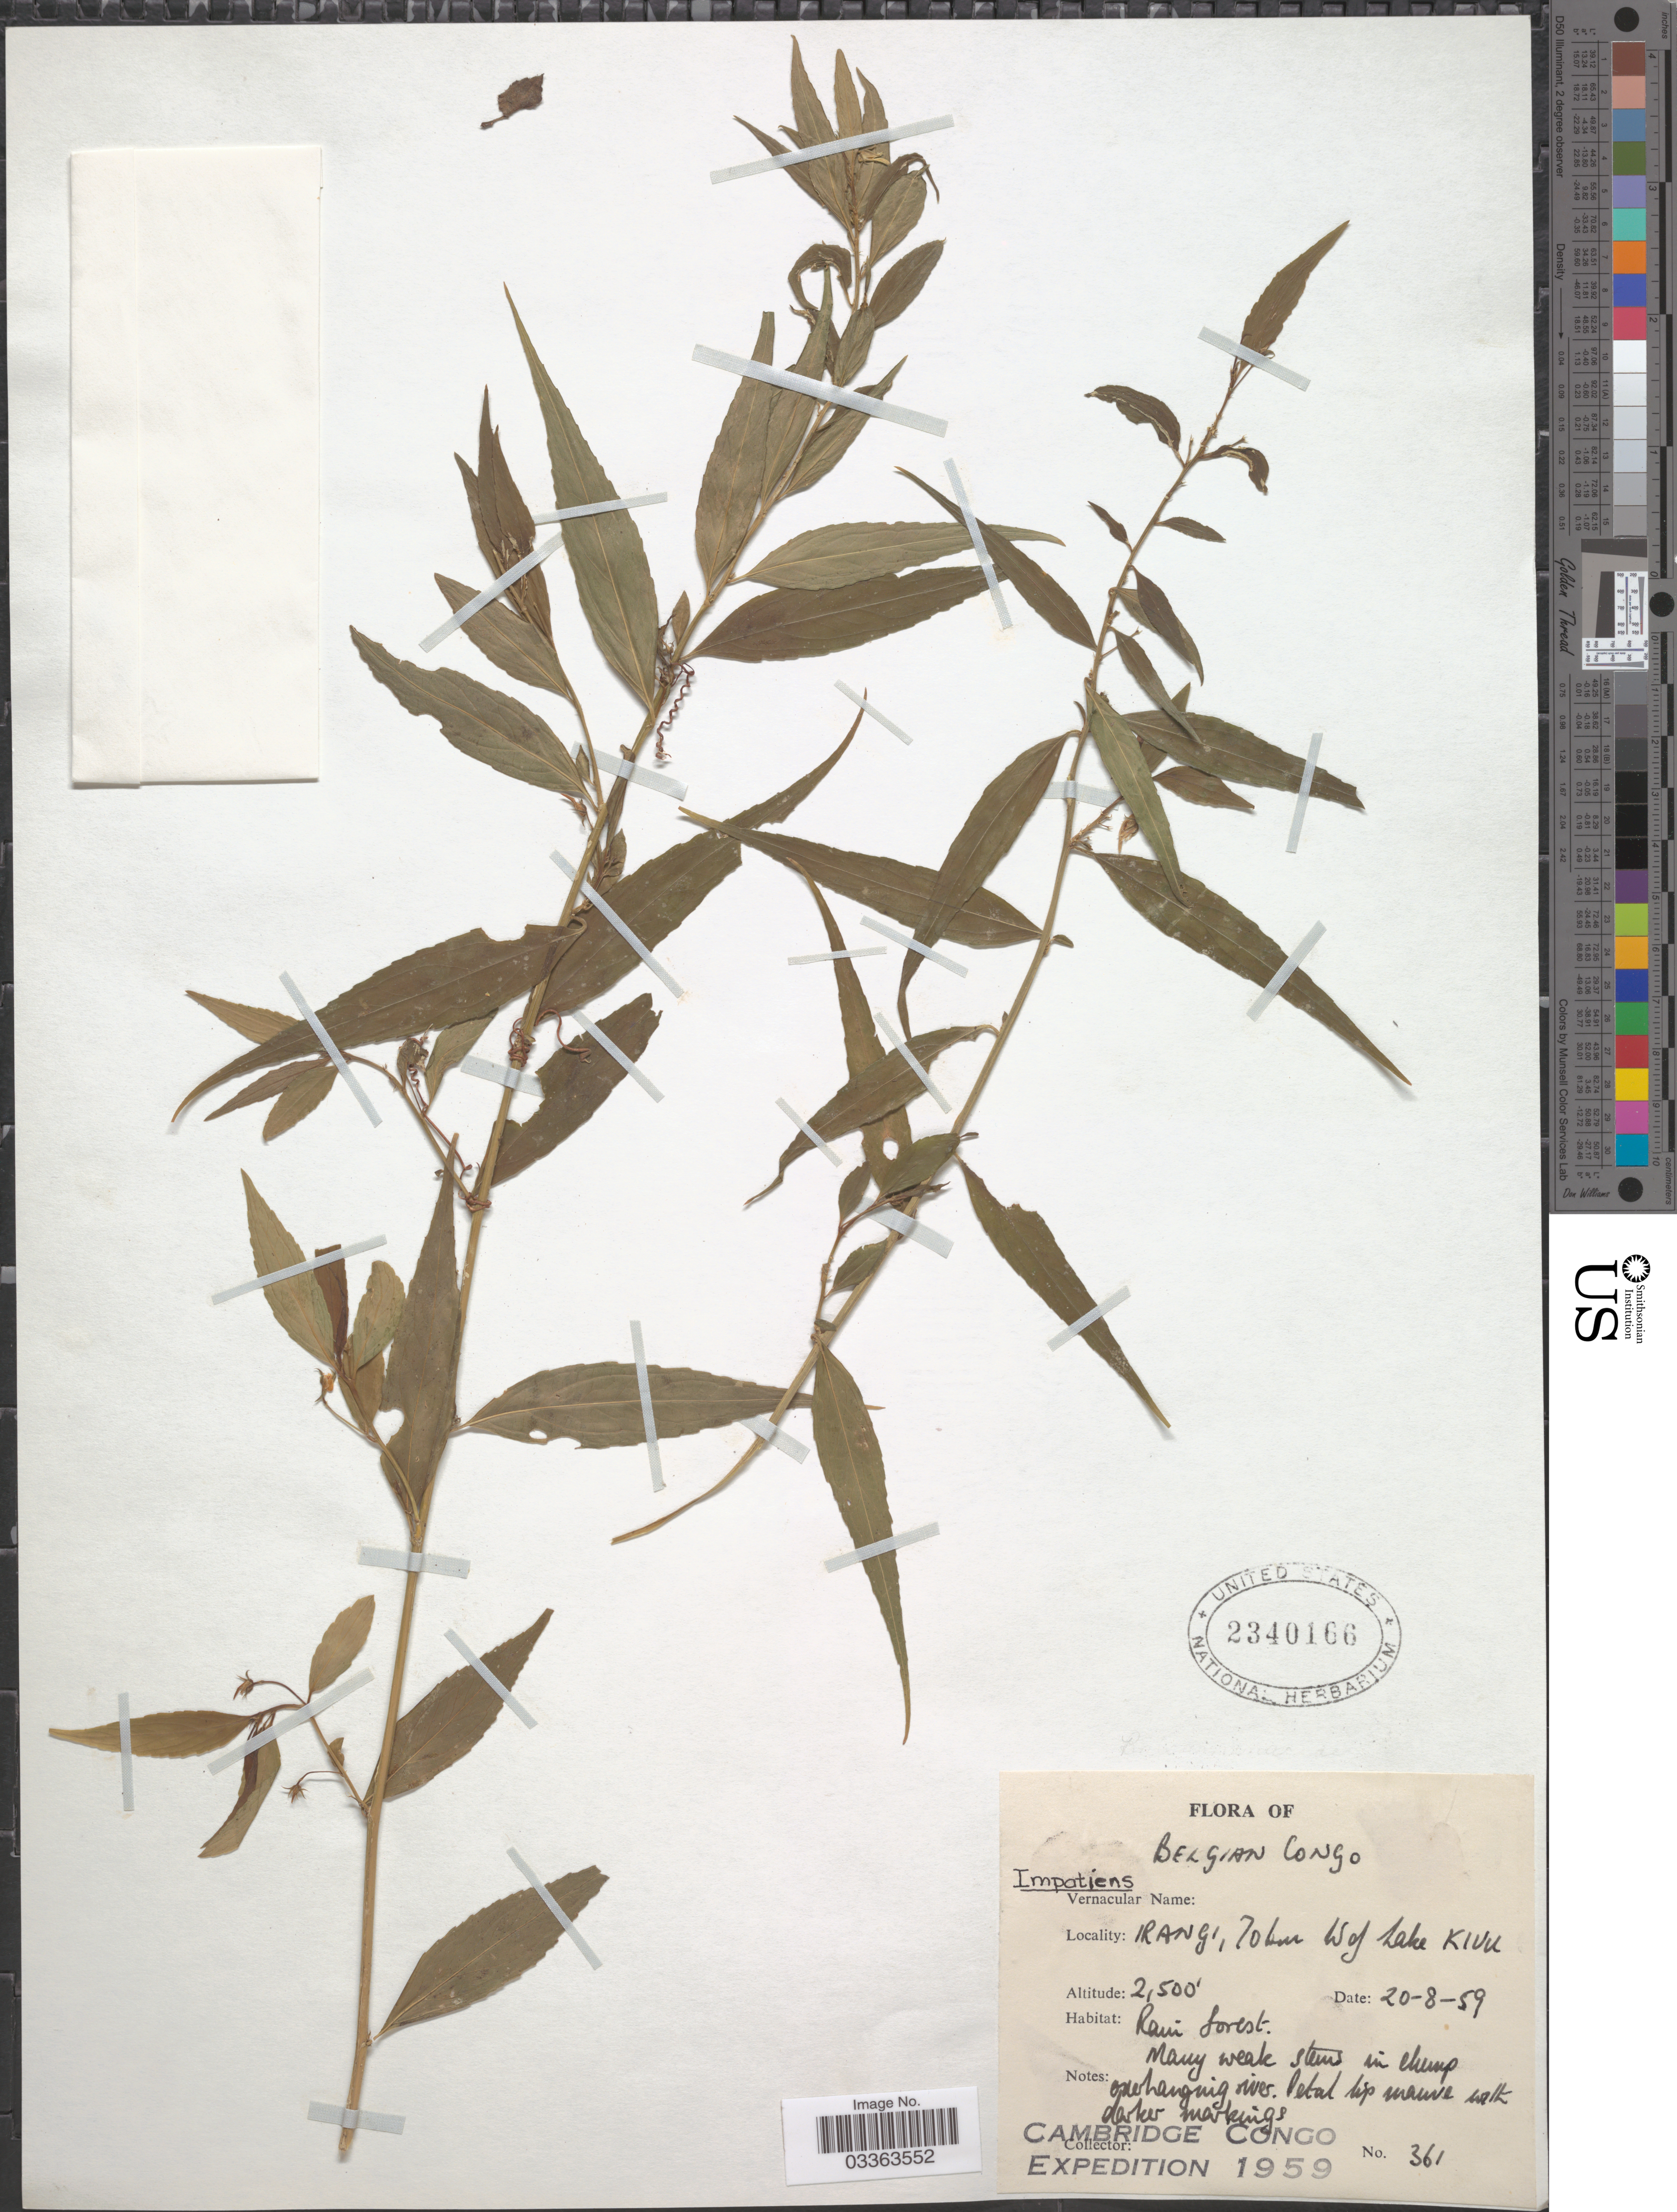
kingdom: Plantae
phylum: Tracheophyta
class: Magnoliopsida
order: Ericales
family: Balsaminaceae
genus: Impatiens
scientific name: Impatiens sp.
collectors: Cambridge Congo Expedition 1959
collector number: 361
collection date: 1959-08-20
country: Congo, Democratic Republic of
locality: Belgian Congo, Irangi, 70 km W of Lake Kivu.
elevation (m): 762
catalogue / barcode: US 2340166